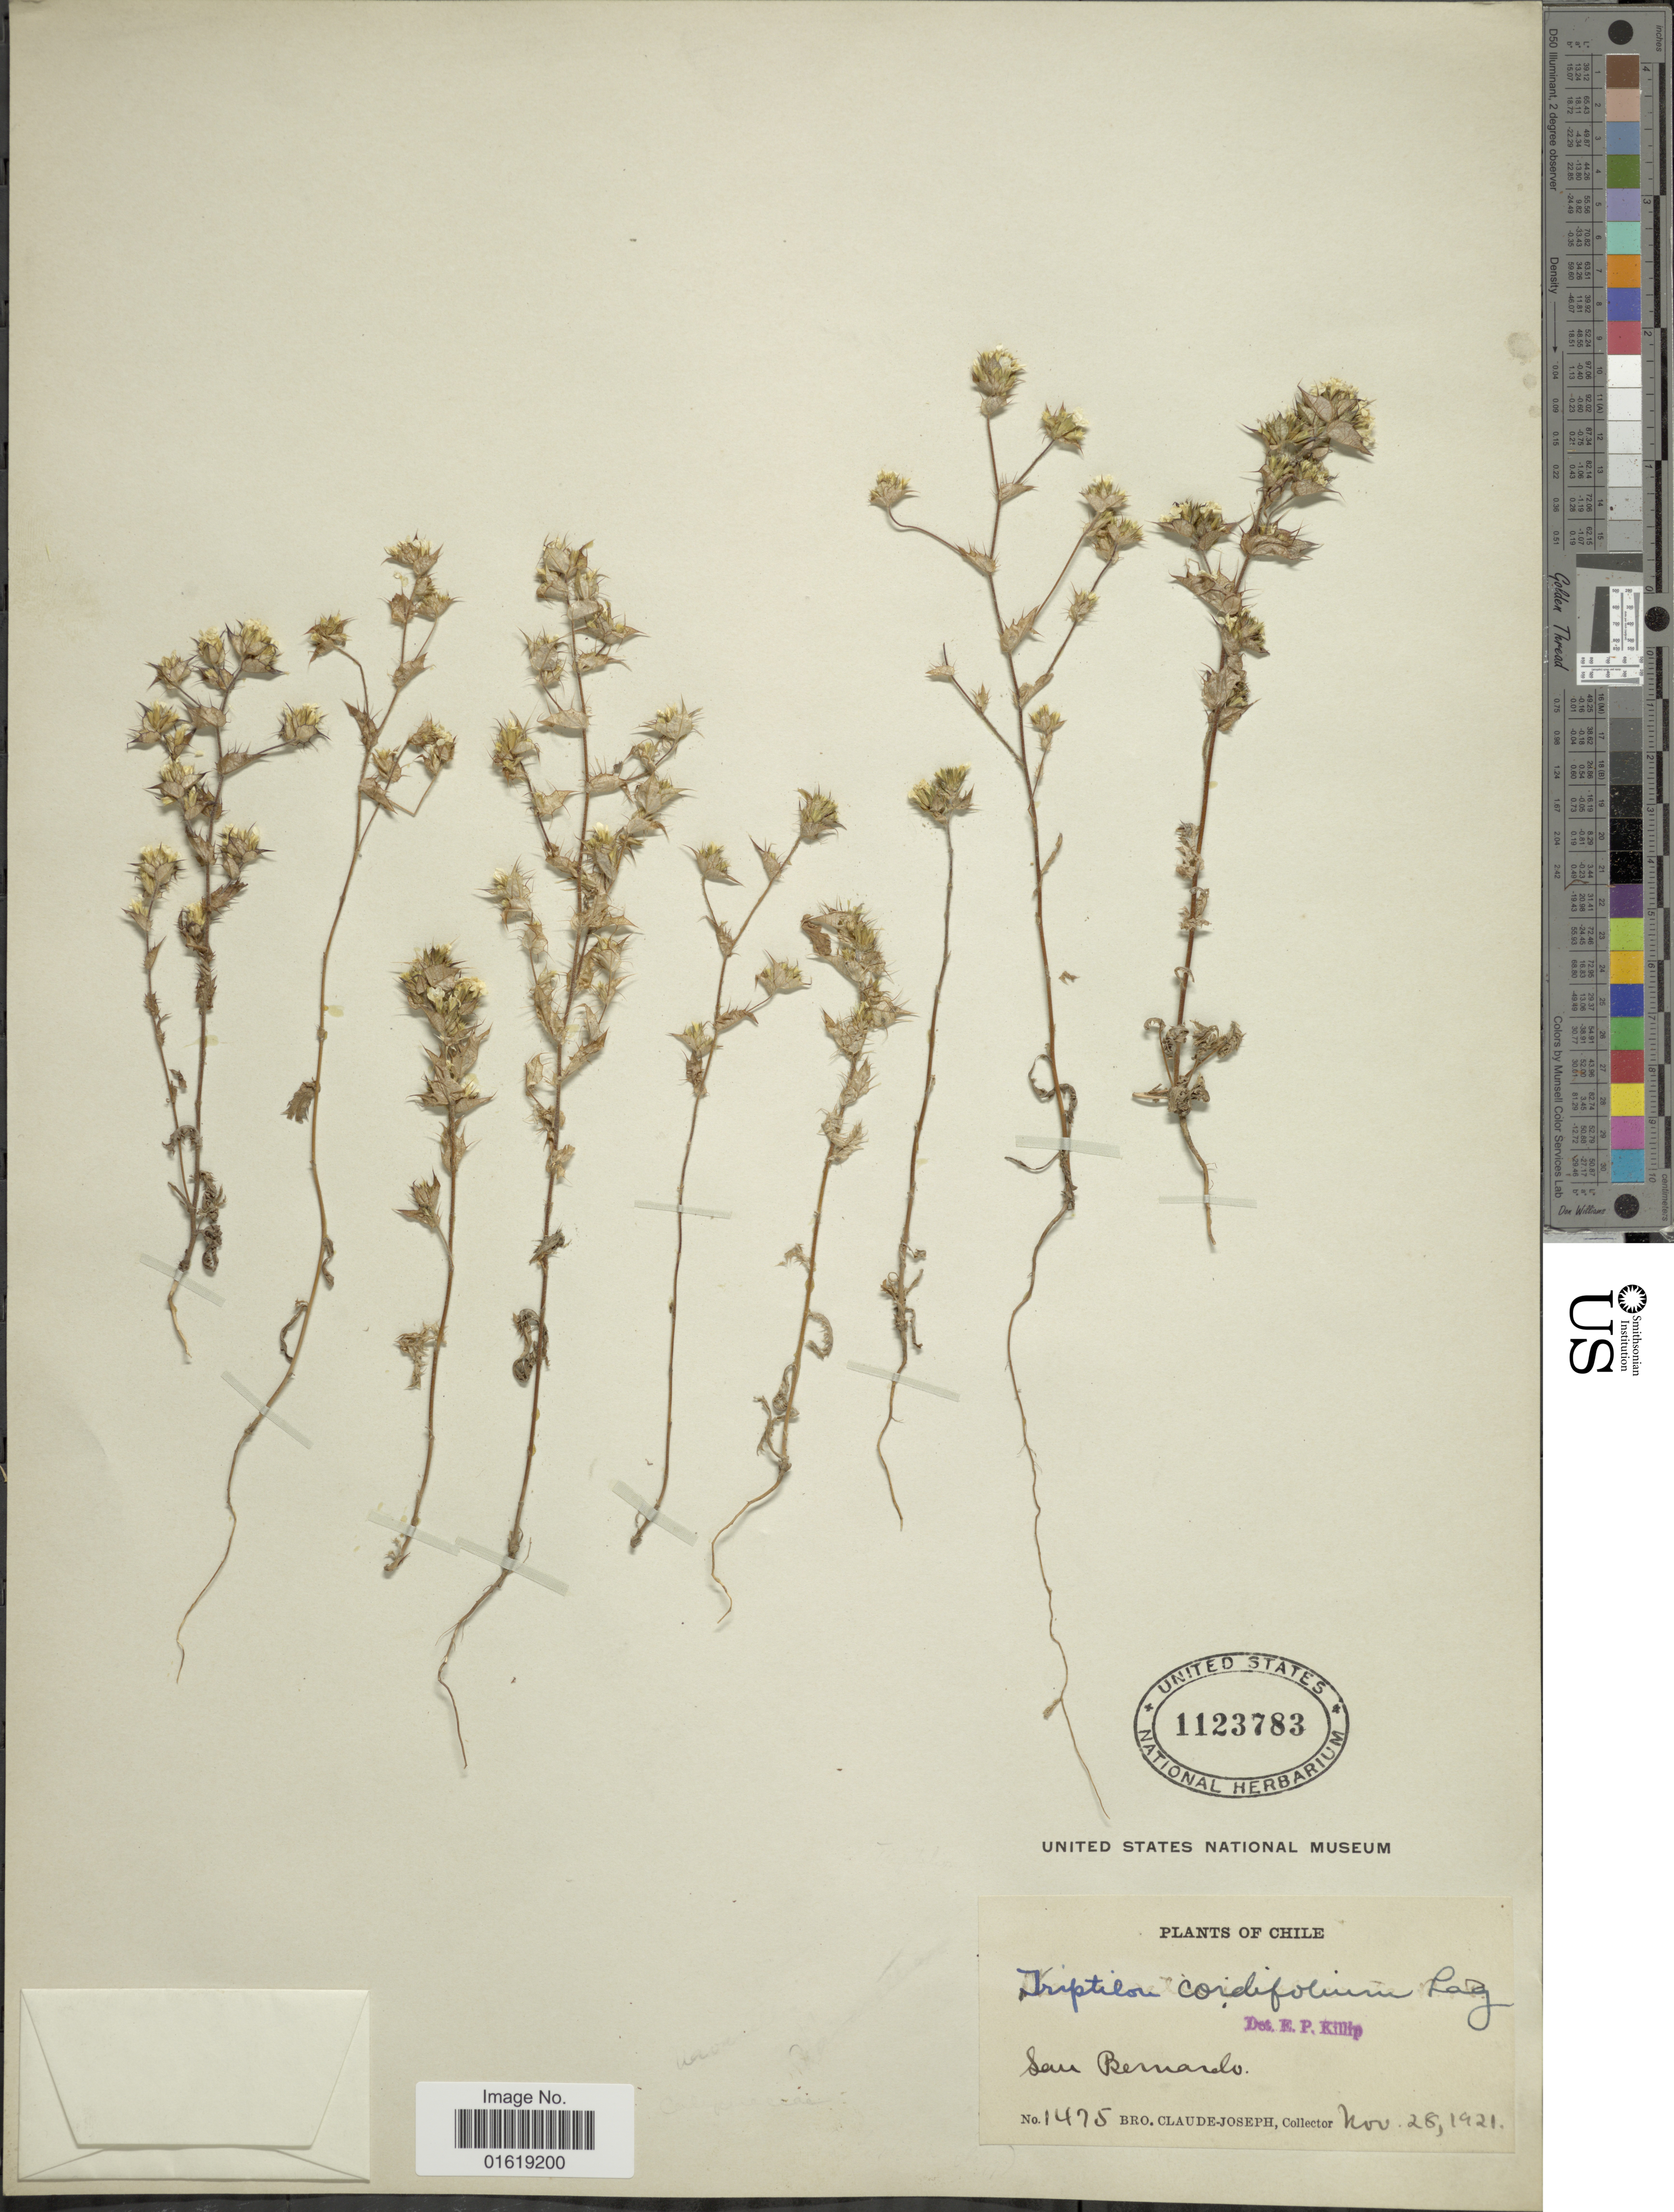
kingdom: Plantae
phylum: Tracheophyta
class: Magnoliopsida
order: Asterales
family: Asteraceae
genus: Triptilion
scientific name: Triptilion cordifolium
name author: Lag. ex Lindl.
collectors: Bro. Claude-Joseph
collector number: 1475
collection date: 1921-11-28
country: Chile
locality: San Bernardo.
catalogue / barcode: US 1123783